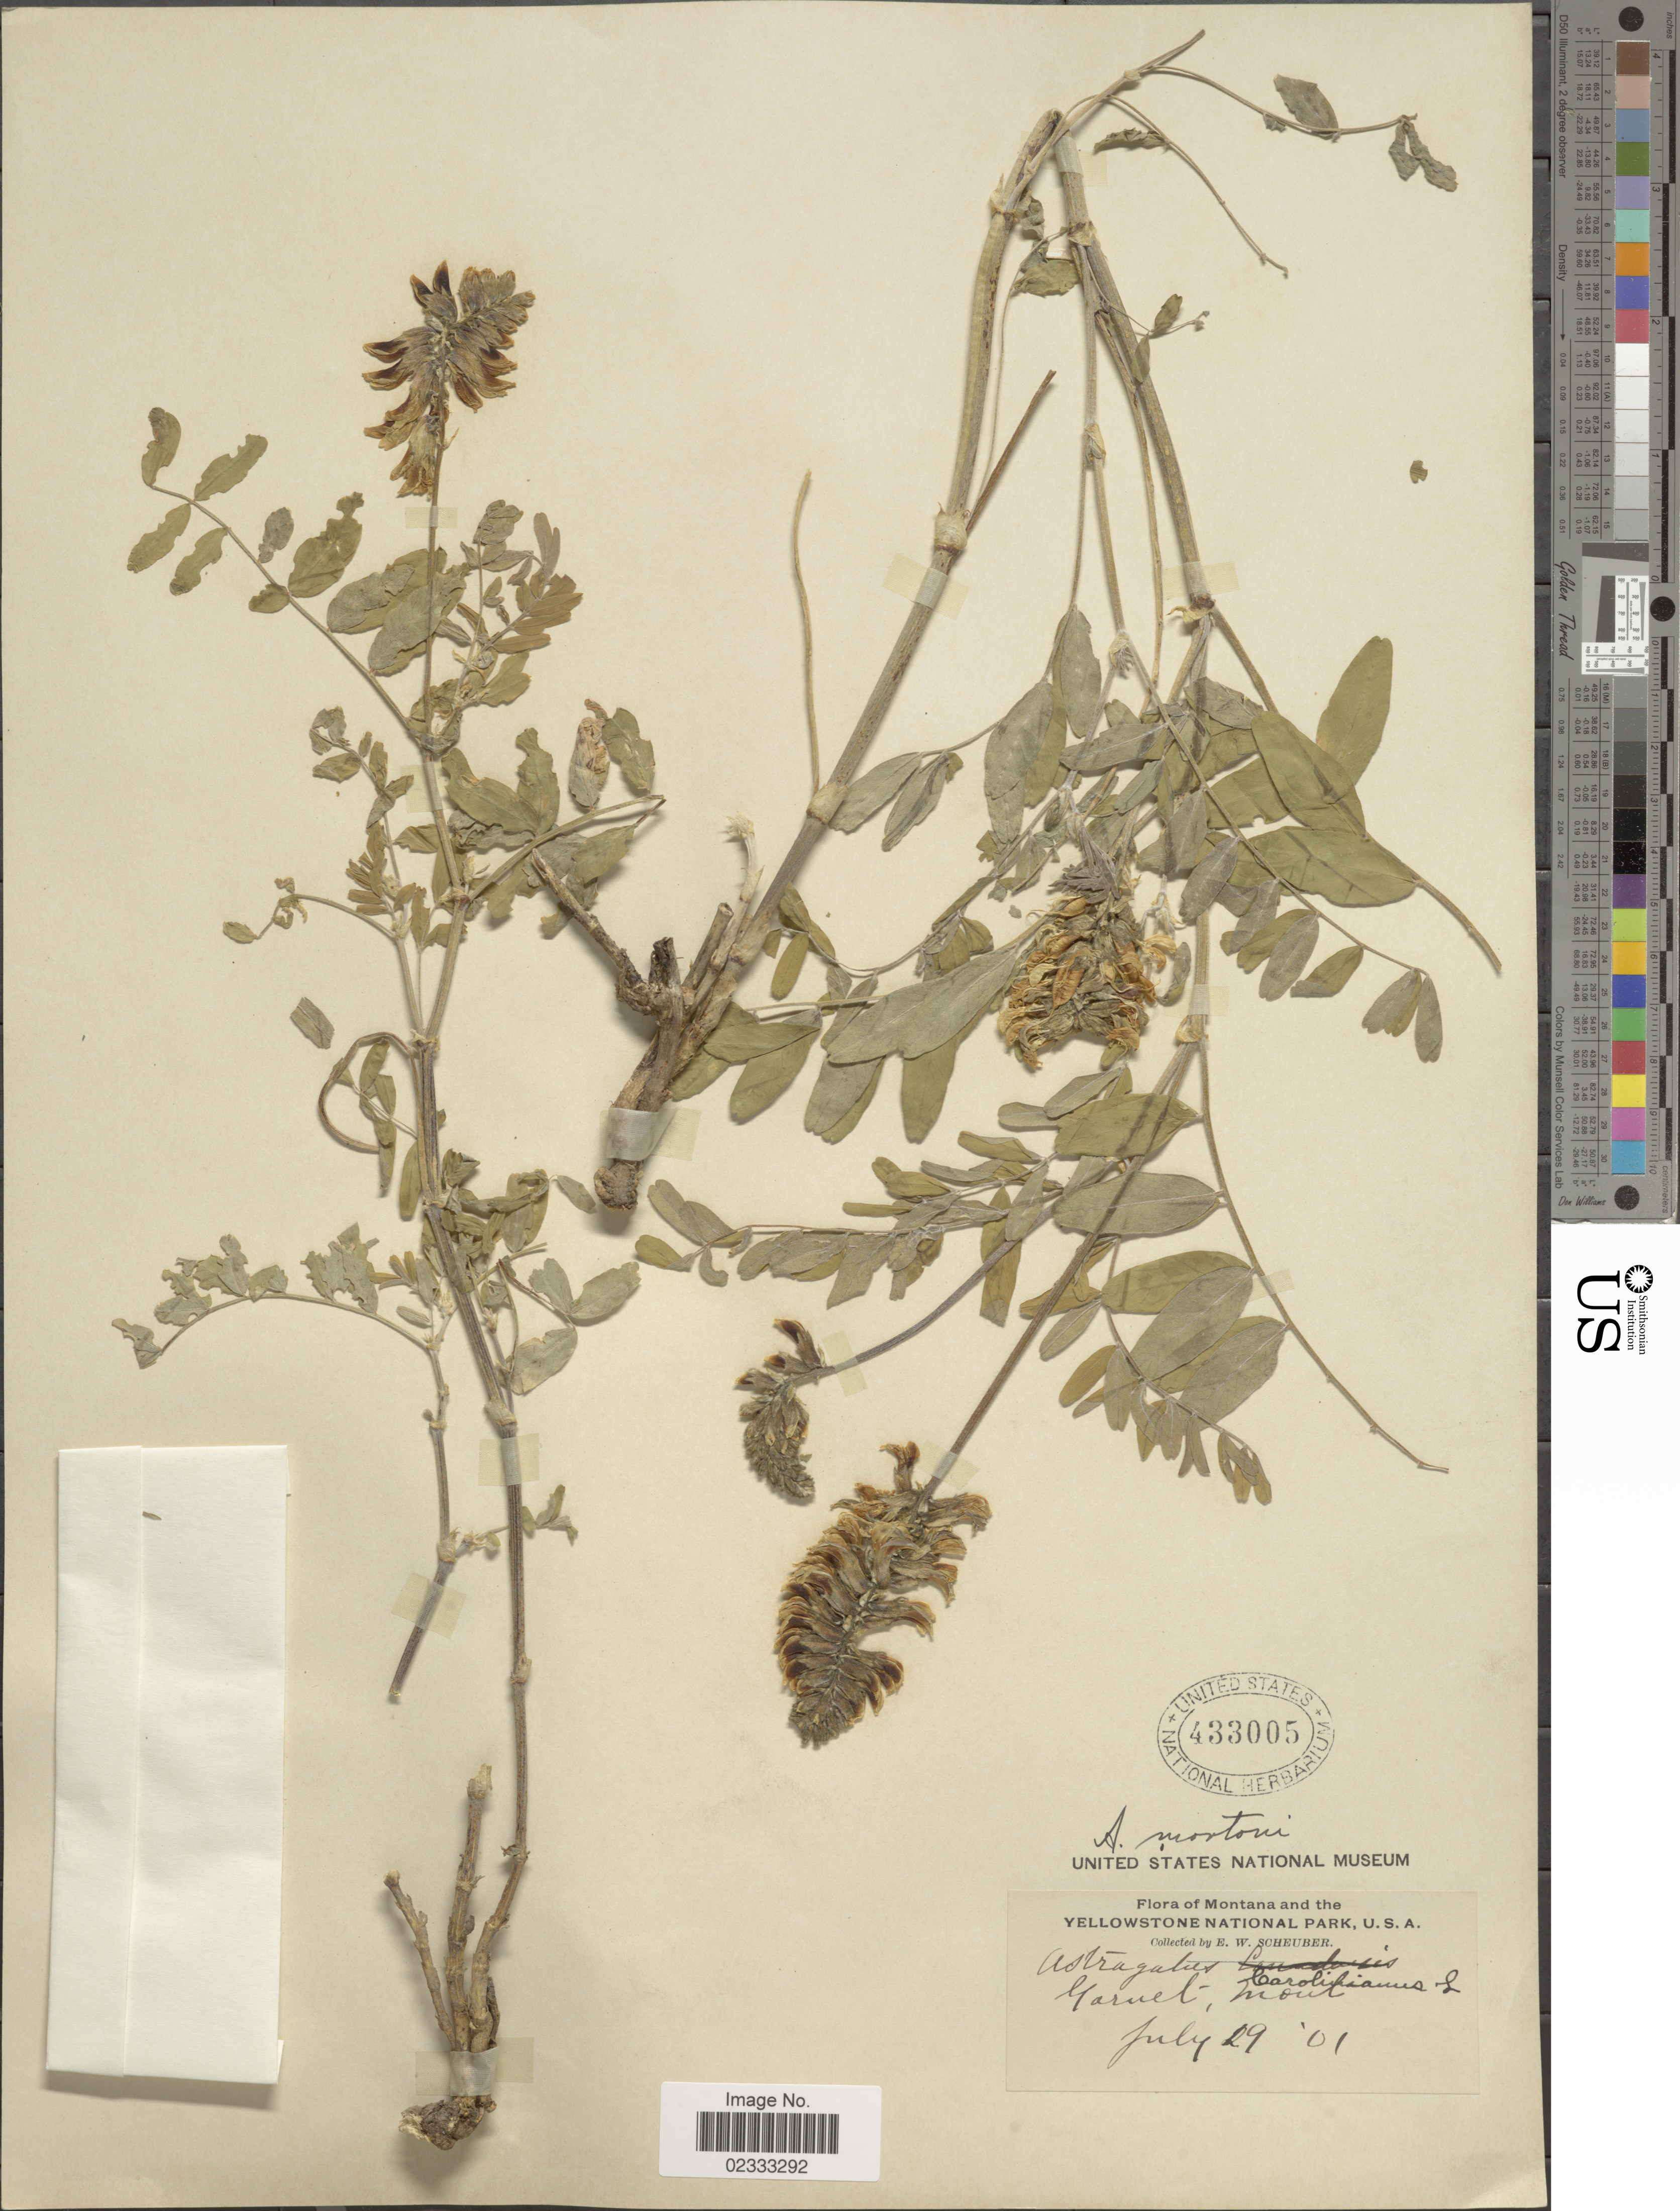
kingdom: Plantae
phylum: Tracheophyta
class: Magnoliopsida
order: Fabales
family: Fabaceae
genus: Astragalus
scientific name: Astragalus mortonii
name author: Nutt.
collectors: E. Scheuber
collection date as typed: Transcribed d/m/y: 19/7/1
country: United States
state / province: Montana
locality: Montana and the Yellowstone National Park, Garnet, Mont.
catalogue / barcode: US 433005